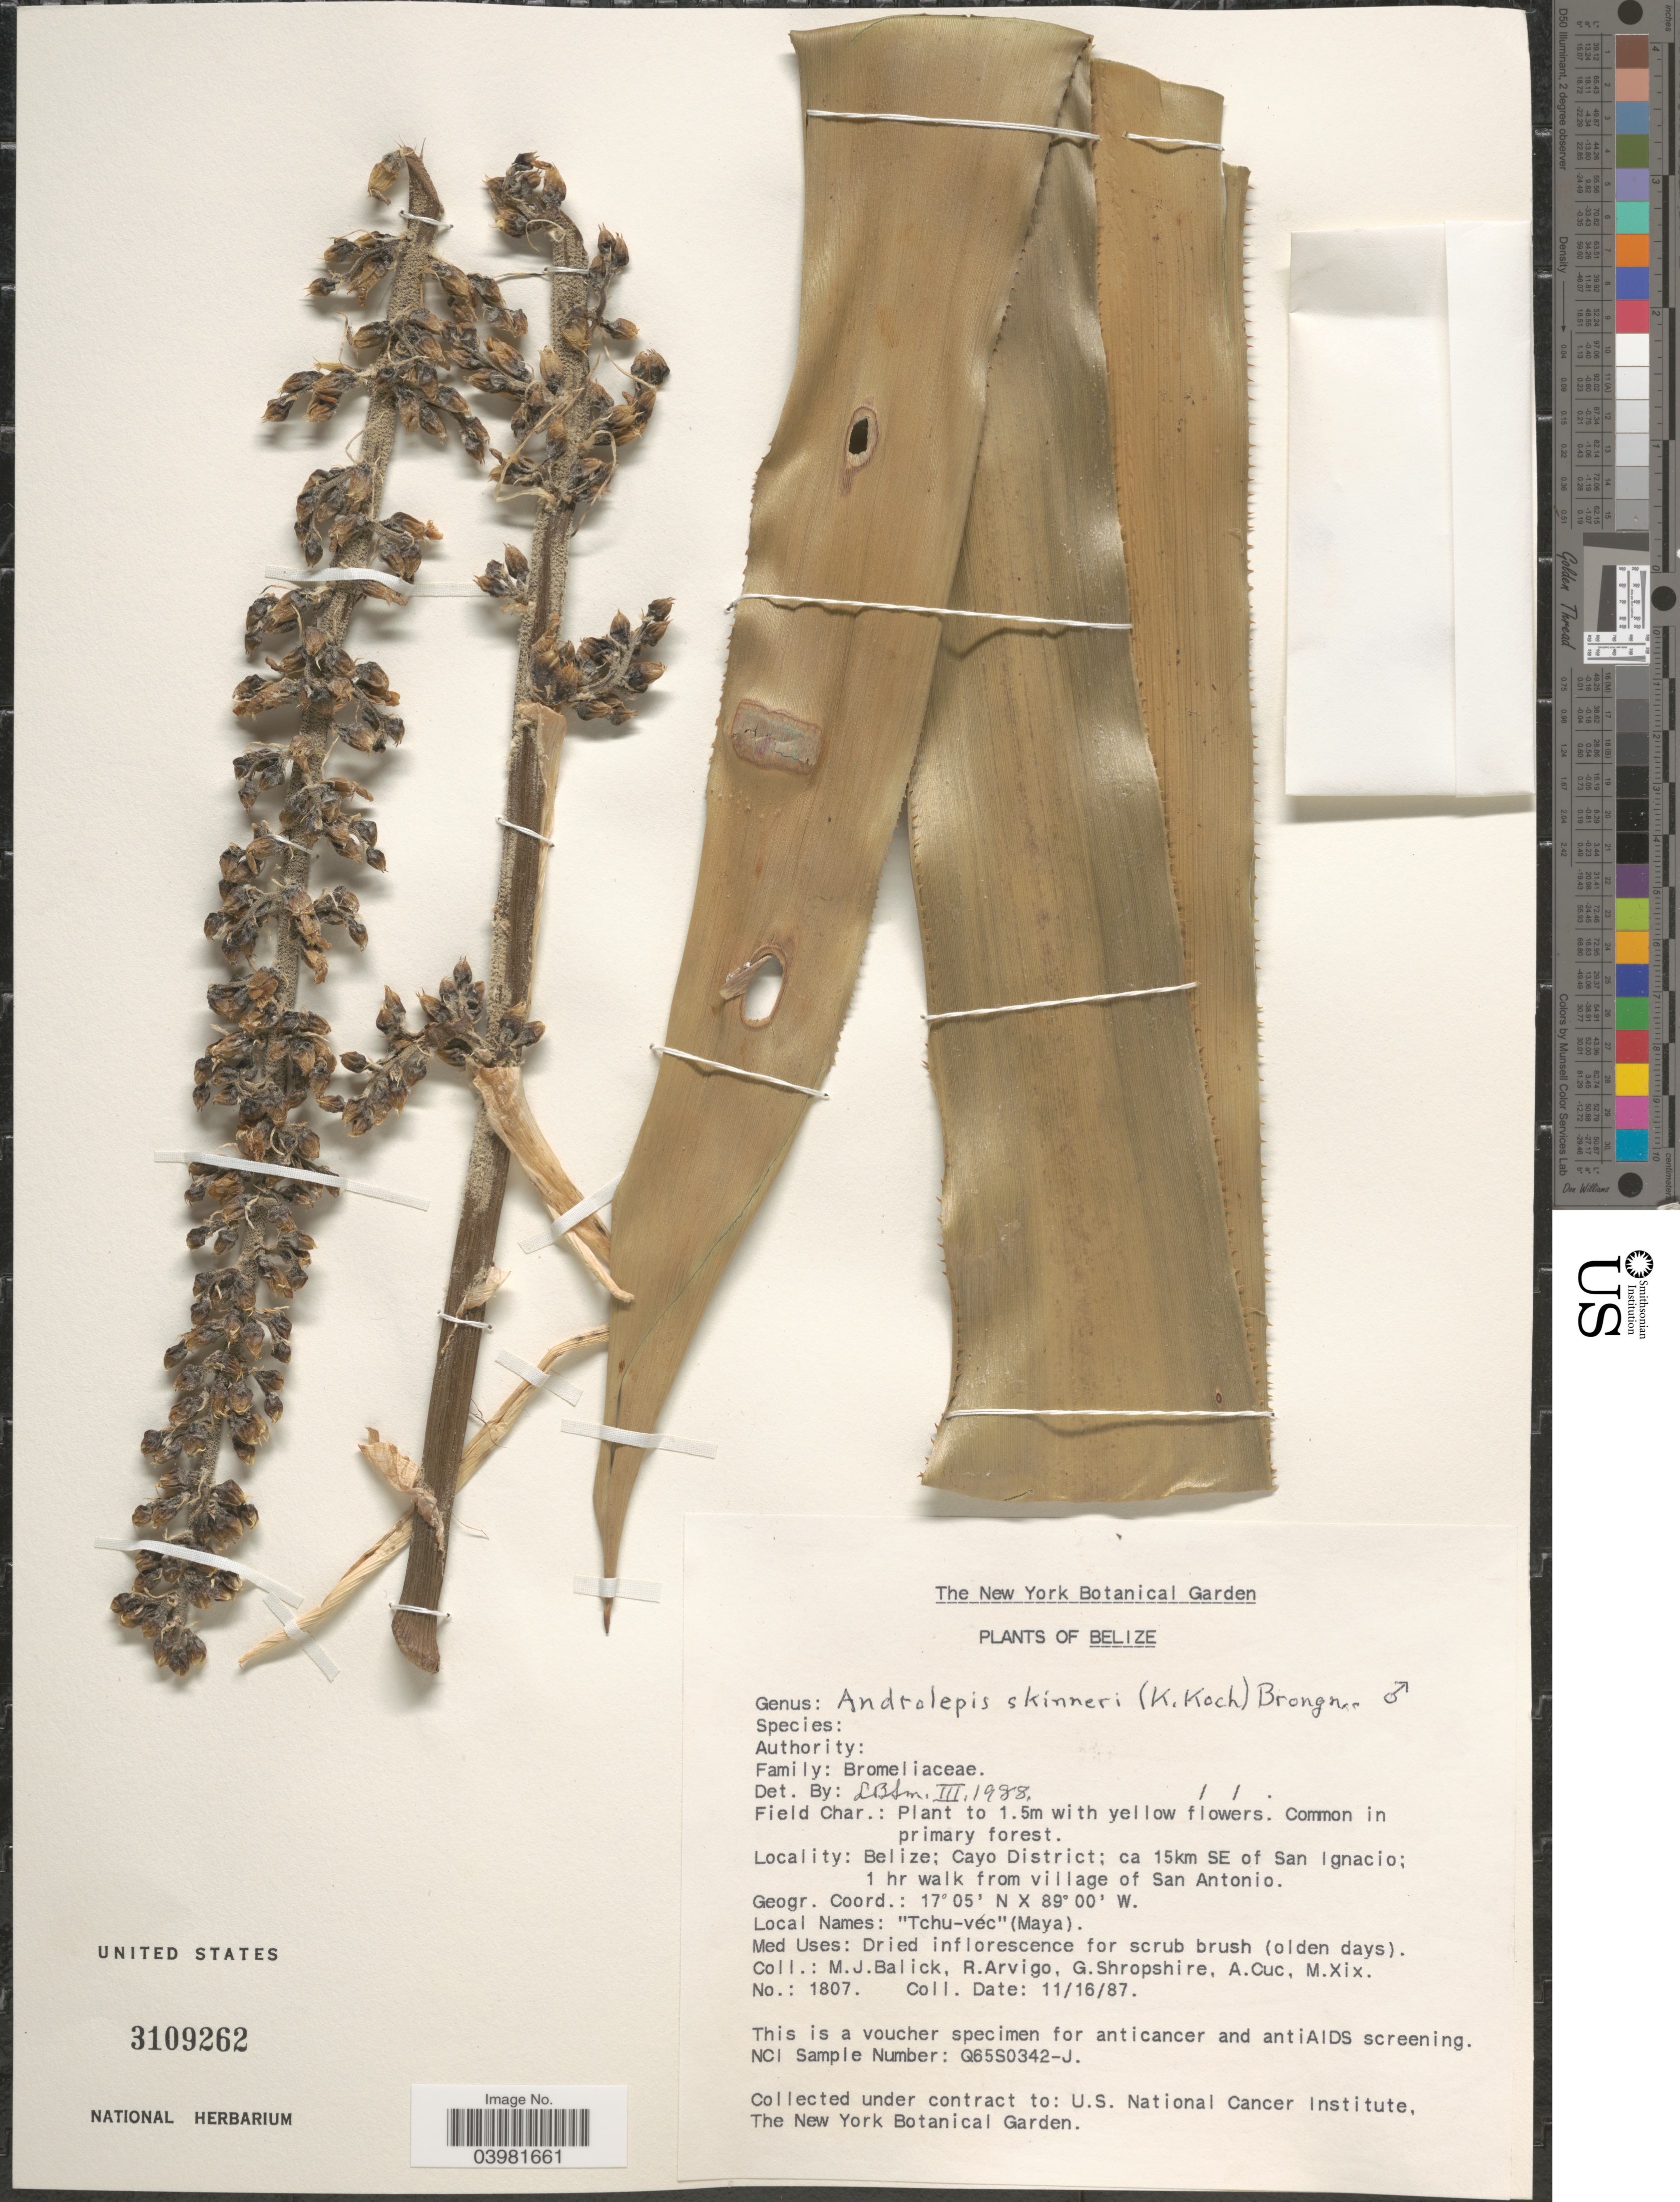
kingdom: Plantae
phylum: Tracheophyta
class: Liliopsida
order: Poales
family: Bromeliaceae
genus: Androlepis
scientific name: Androlepis skinneri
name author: Brongn. ex Houllet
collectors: M. J. Balick, R. Arvigo, G. Shropshire, A. Cuc & M. Xix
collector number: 1807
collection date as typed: Transcribed d/m/y: 16/11/87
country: Belize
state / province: Cayo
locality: Cayo District; ca 15km SE of San Ignacio; 1 hr walk from village of San Antonio.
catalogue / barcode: US 3109262